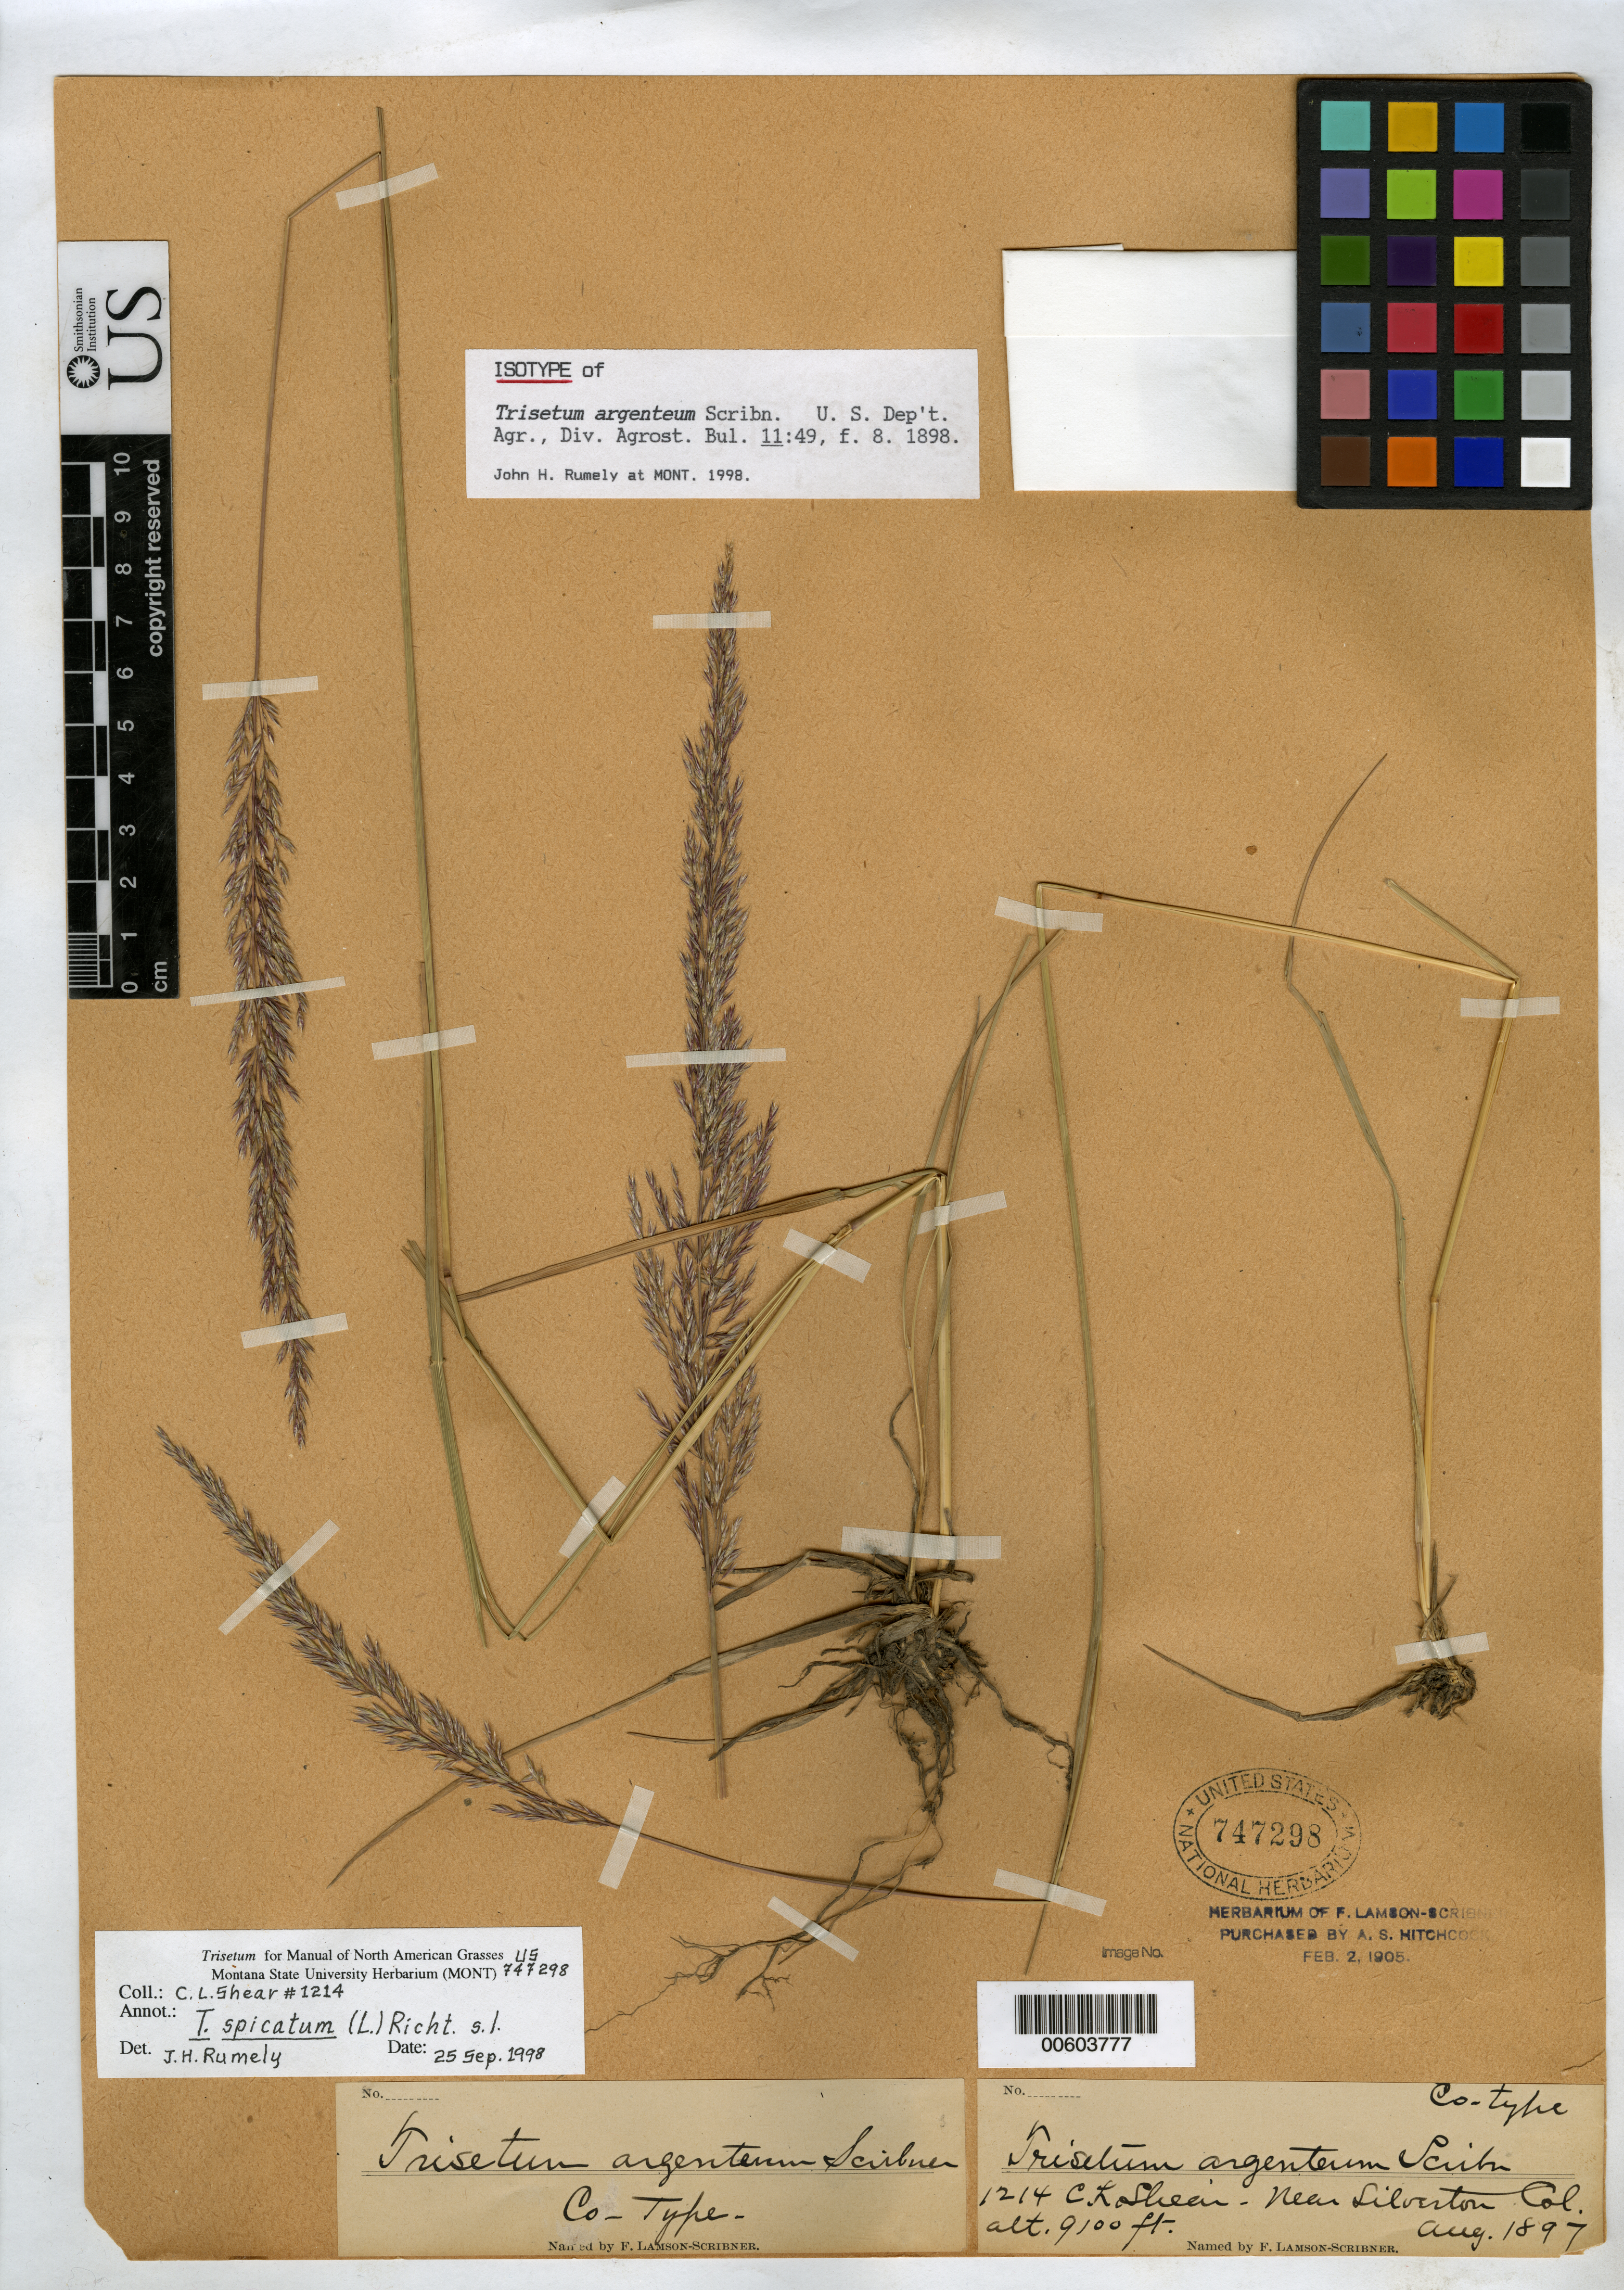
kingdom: Plantae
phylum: Tracheophyta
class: Liliopsida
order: Poales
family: Poaceae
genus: Trisetum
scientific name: Trisetum argenteum Scribn., nom. illeg.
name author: Scribn.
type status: Type Collection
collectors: C. L. Shear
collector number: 1214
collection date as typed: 04 Aug 1897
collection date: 1897-08-04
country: United States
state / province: Colorado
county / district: San Juan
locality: Near Silverton.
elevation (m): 2774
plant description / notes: Annotated as "isotype" by J.H. Rumely (1998), cited as "isotype" by Finot et al. 2005, Sida 21(3): 1434. One of 4 duplicates at US, including 3 from the herbarium of F. Lamson-Scribner, none of which can be identified as "holotype". (Scribner annotated both 747298 & 747299 as "Co-type"; 747299 cited as "holotype" by Finot et al.)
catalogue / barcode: US 747298